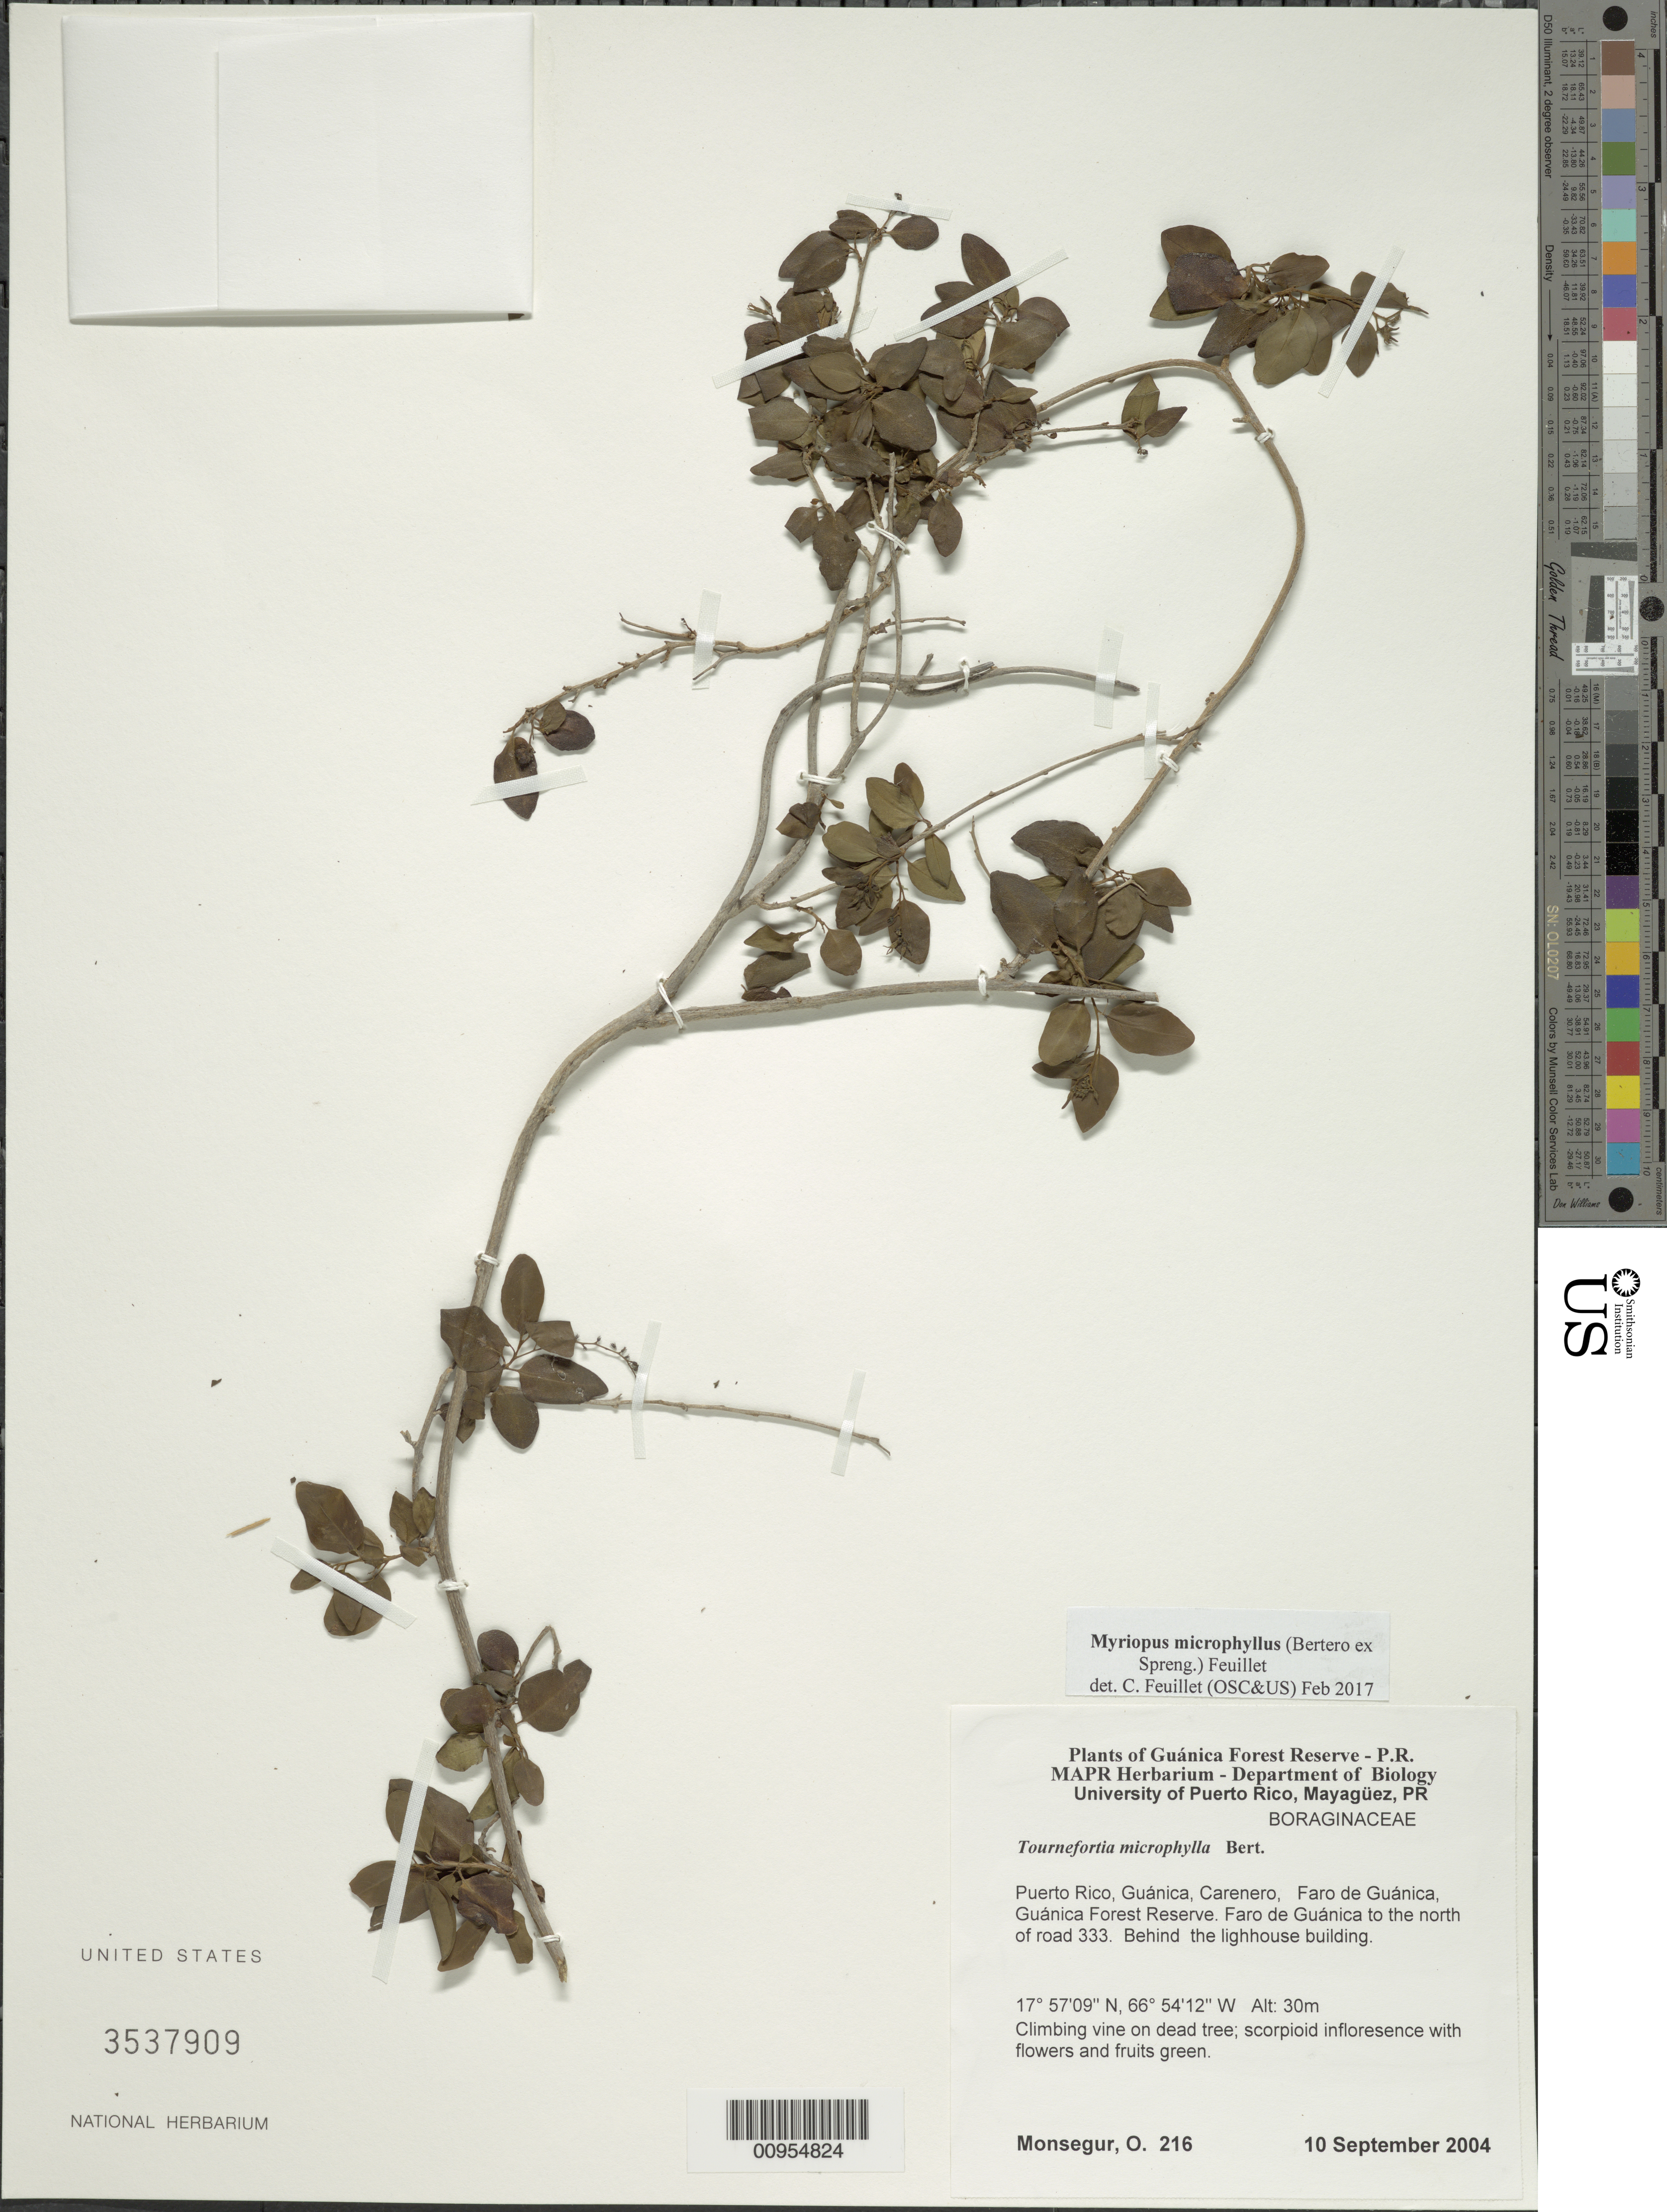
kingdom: Plantae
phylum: Tracheophyta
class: Magnoliopsida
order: Boraginales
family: Heliotropiaceae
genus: Myriopus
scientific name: Myriopus microphyllus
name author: (Bertero ex Spreng.) Feuillet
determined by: Feuillet, C.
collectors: O. Monsegur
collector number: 216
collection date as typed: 10 Sep 2004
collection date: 2004-09-10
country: Puerto Rico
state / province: Guánica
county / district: Carenero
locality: Guánica Forest Reserve. Faro de Guánica to the north of road 333. Behind the lighthouse building.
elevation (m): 30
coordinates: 17.57091, 66.54115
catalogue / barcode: US 3537909